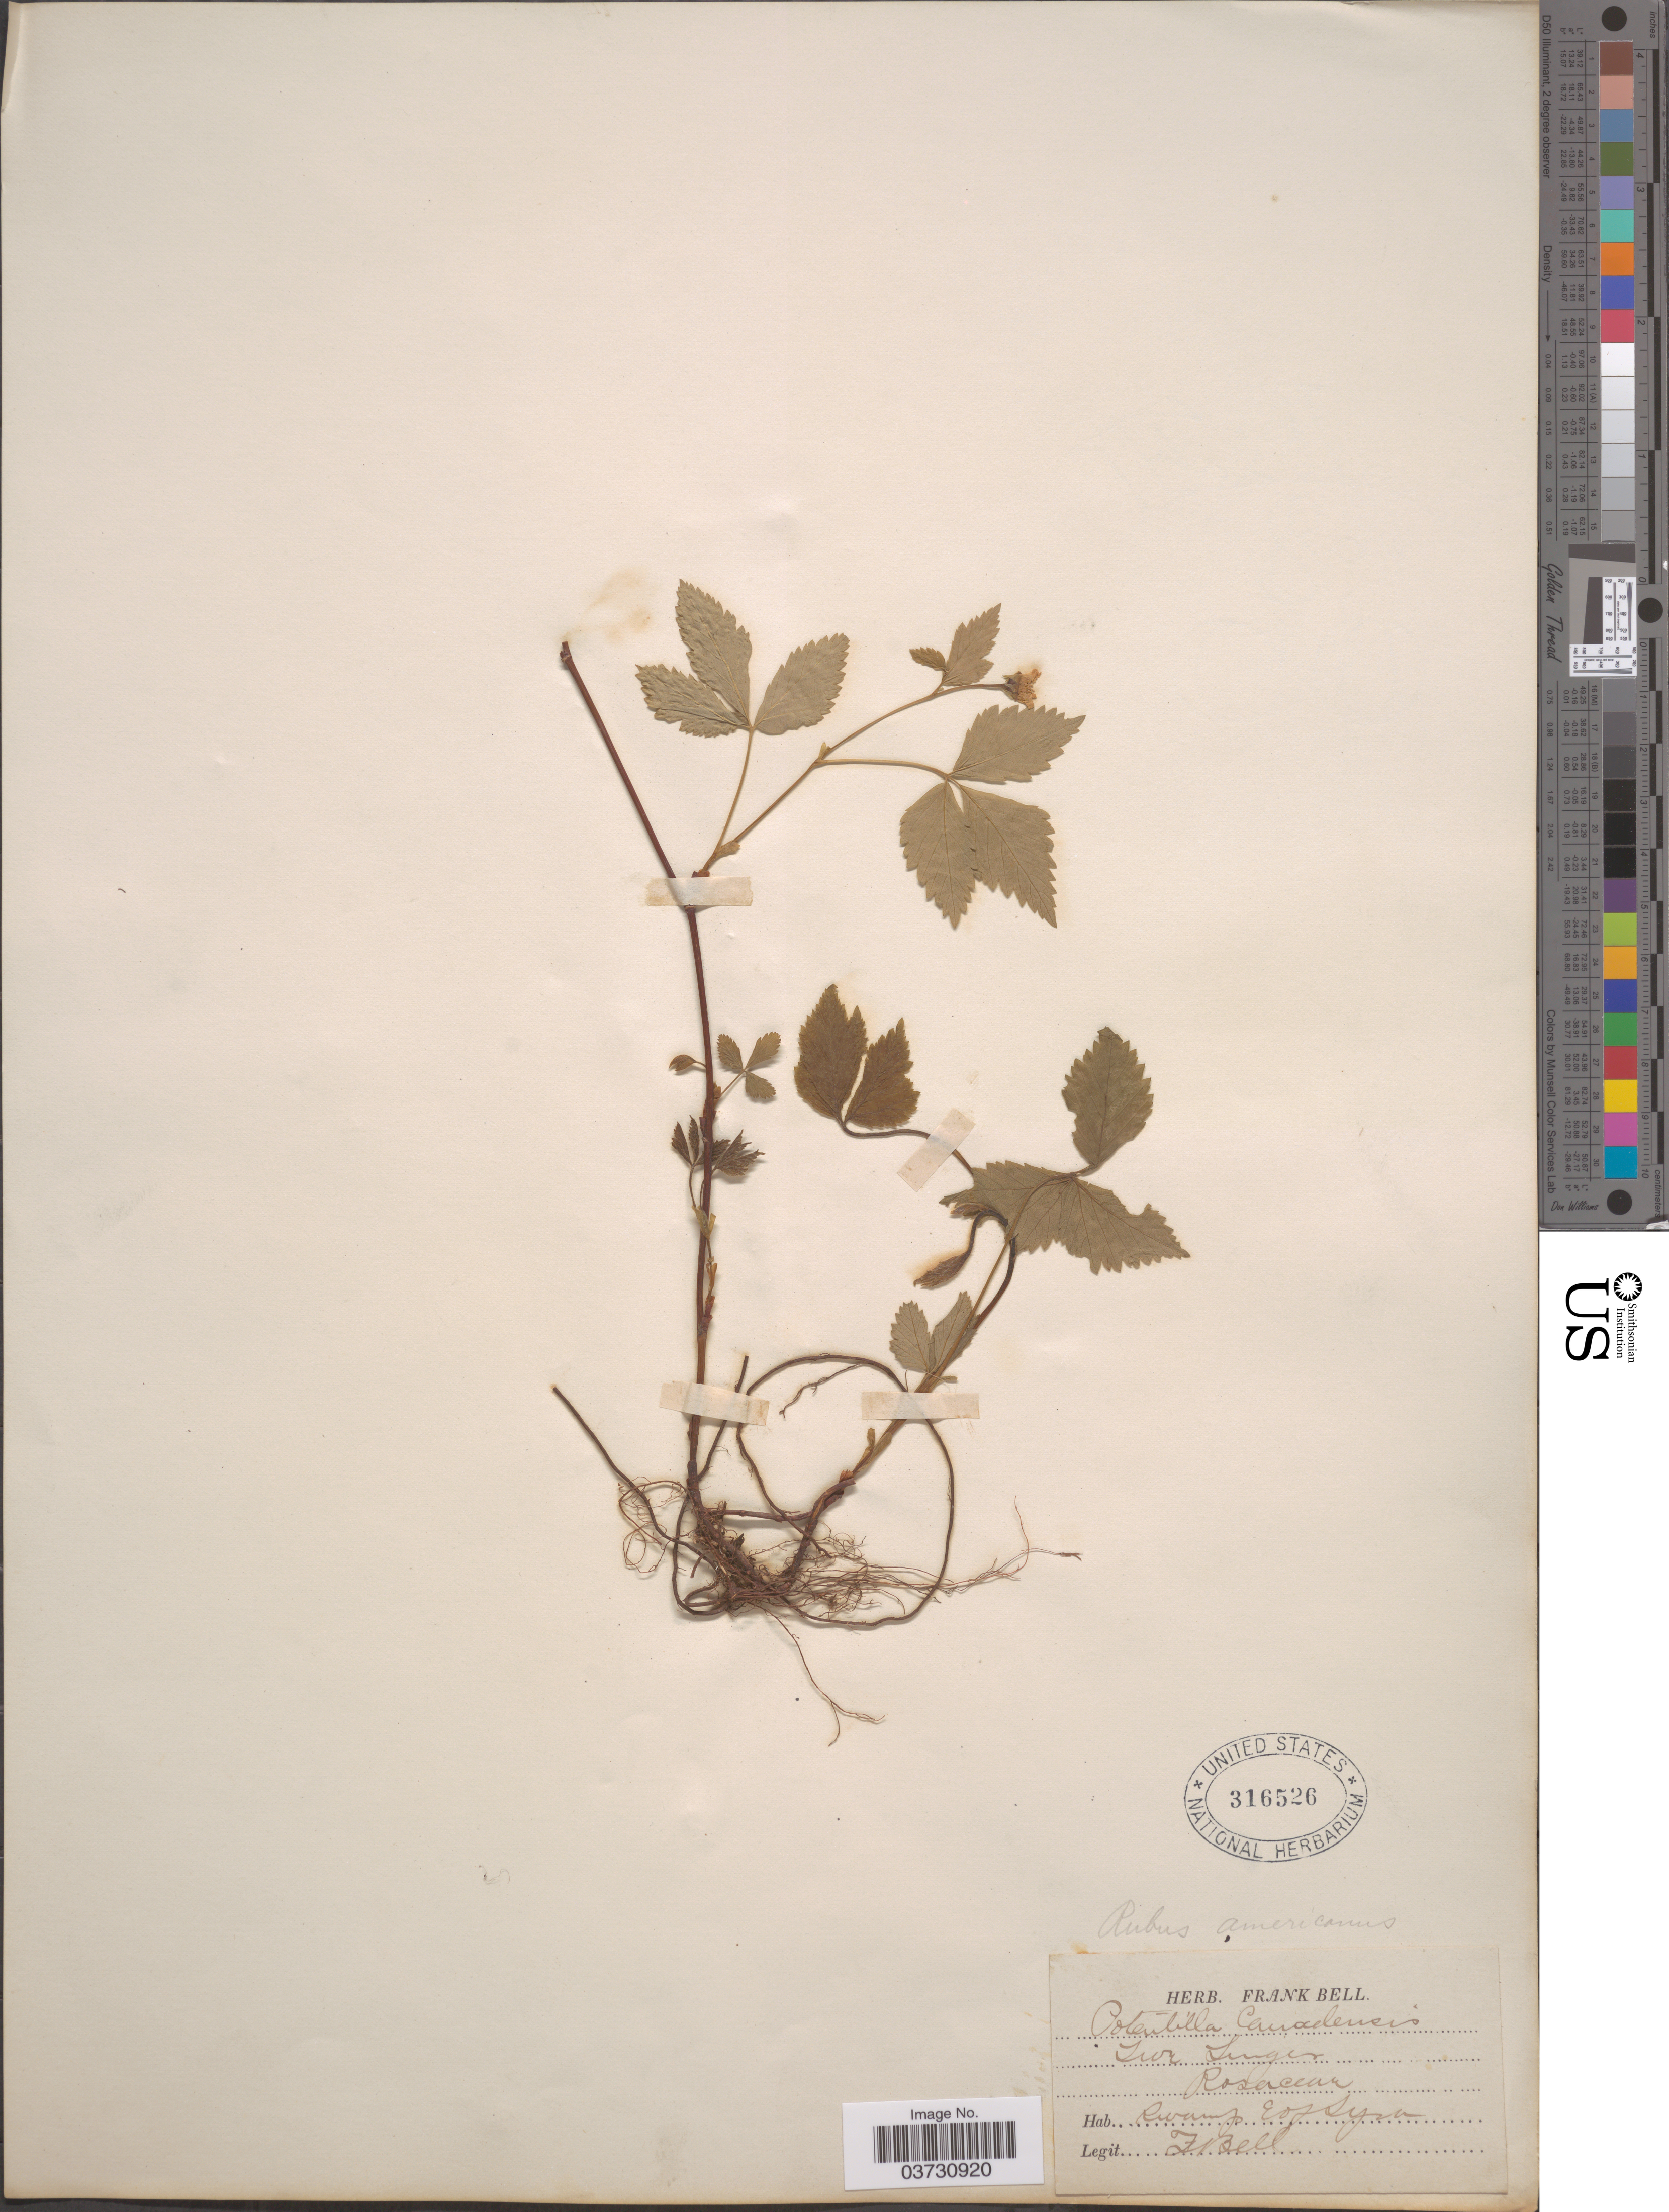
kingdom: Plantae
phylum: Tracheophyta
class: Magnoliopsida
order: Rosales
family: Rosaceae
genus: Rubus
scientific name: Rubus pubescens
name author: Raf.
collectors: F. Bell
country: United States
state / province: New York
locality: Swamp E of Syra.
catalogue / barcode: US 316526